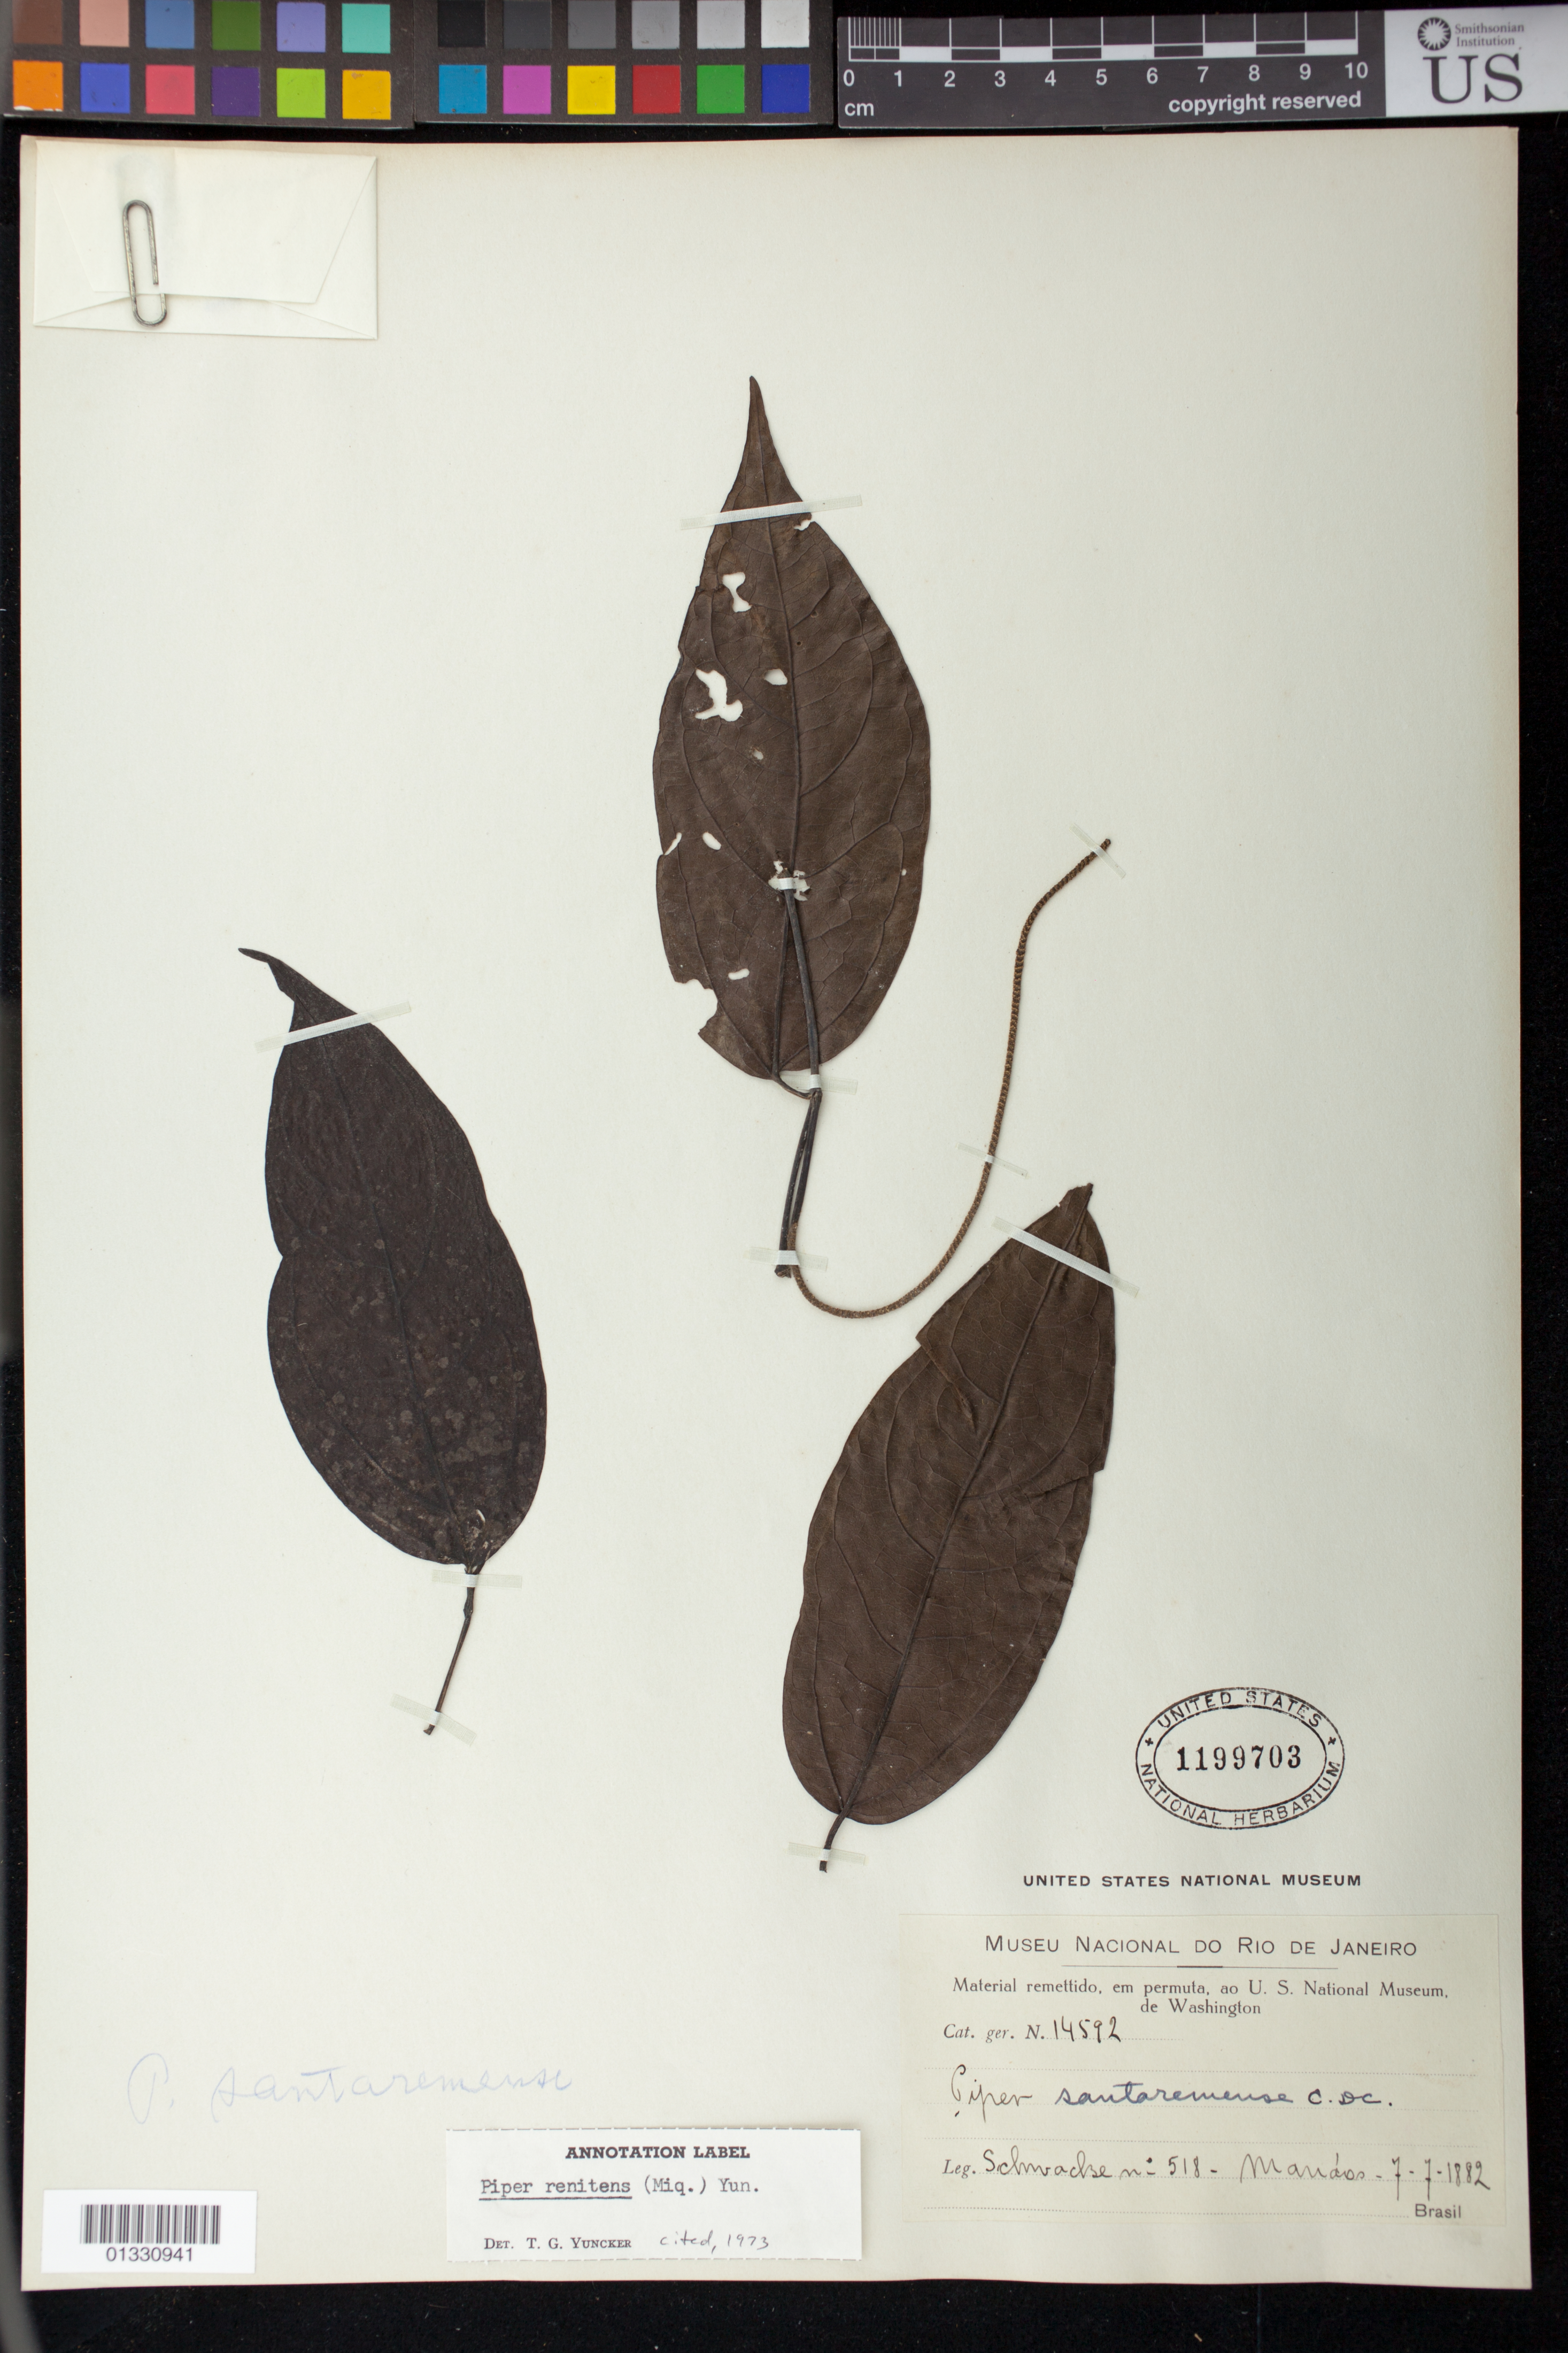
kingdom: Plantae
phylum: Tracheophyta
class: Magnoliopsida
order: Piperales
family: Piperaceae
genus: Piper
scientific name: Piper renitens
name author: (C. DC.) Yunck.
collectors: -. Schmacke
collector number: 518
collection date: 1882-07-07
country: Brazil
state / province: Amazonas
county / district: Manaus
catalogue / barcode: US 1199703